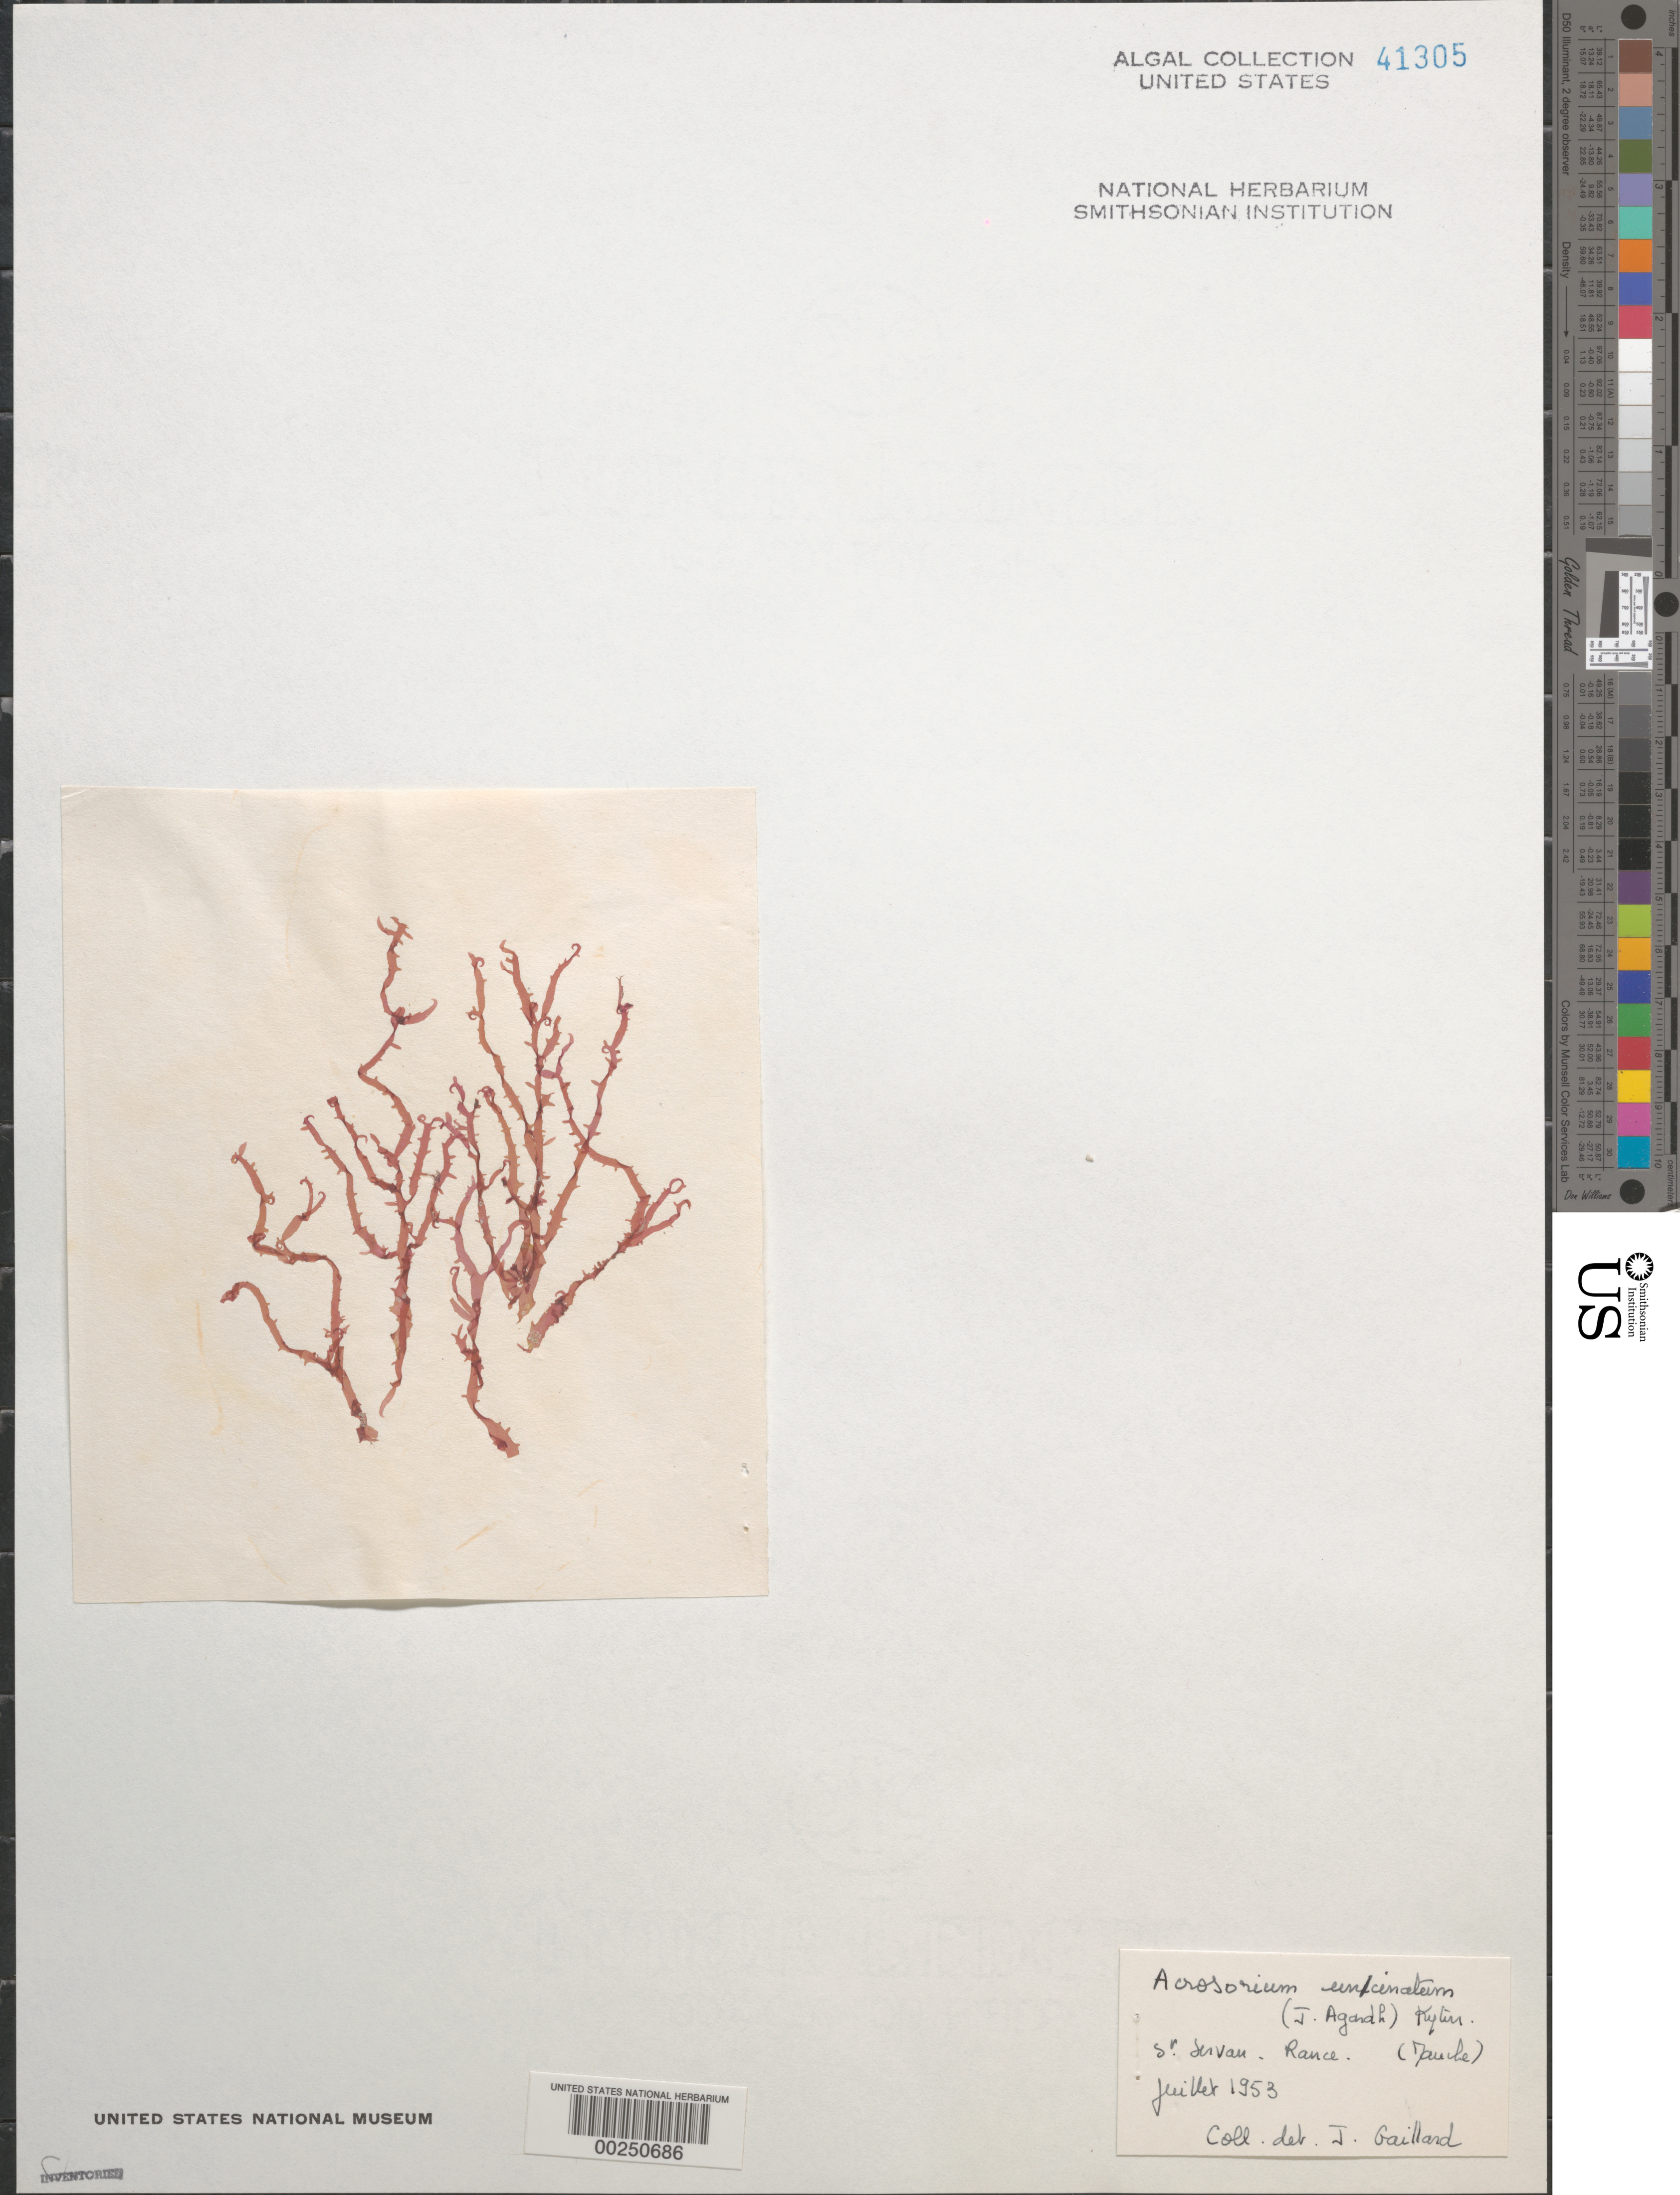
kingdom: Plantae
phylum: Rhodophyta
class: Florideophyceae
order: Ceramiales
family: Delesseriaceae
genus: Cryptopleura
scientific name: Cryptopleura ramosa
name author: (Huds.) L.M. Newton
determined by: Algae name updating Project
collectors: J. Gaillard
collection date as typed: Jul 1953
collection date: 1953-07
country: France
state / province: Normandie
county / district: Manche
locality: Rance river, st. servan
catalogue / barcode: US 41305